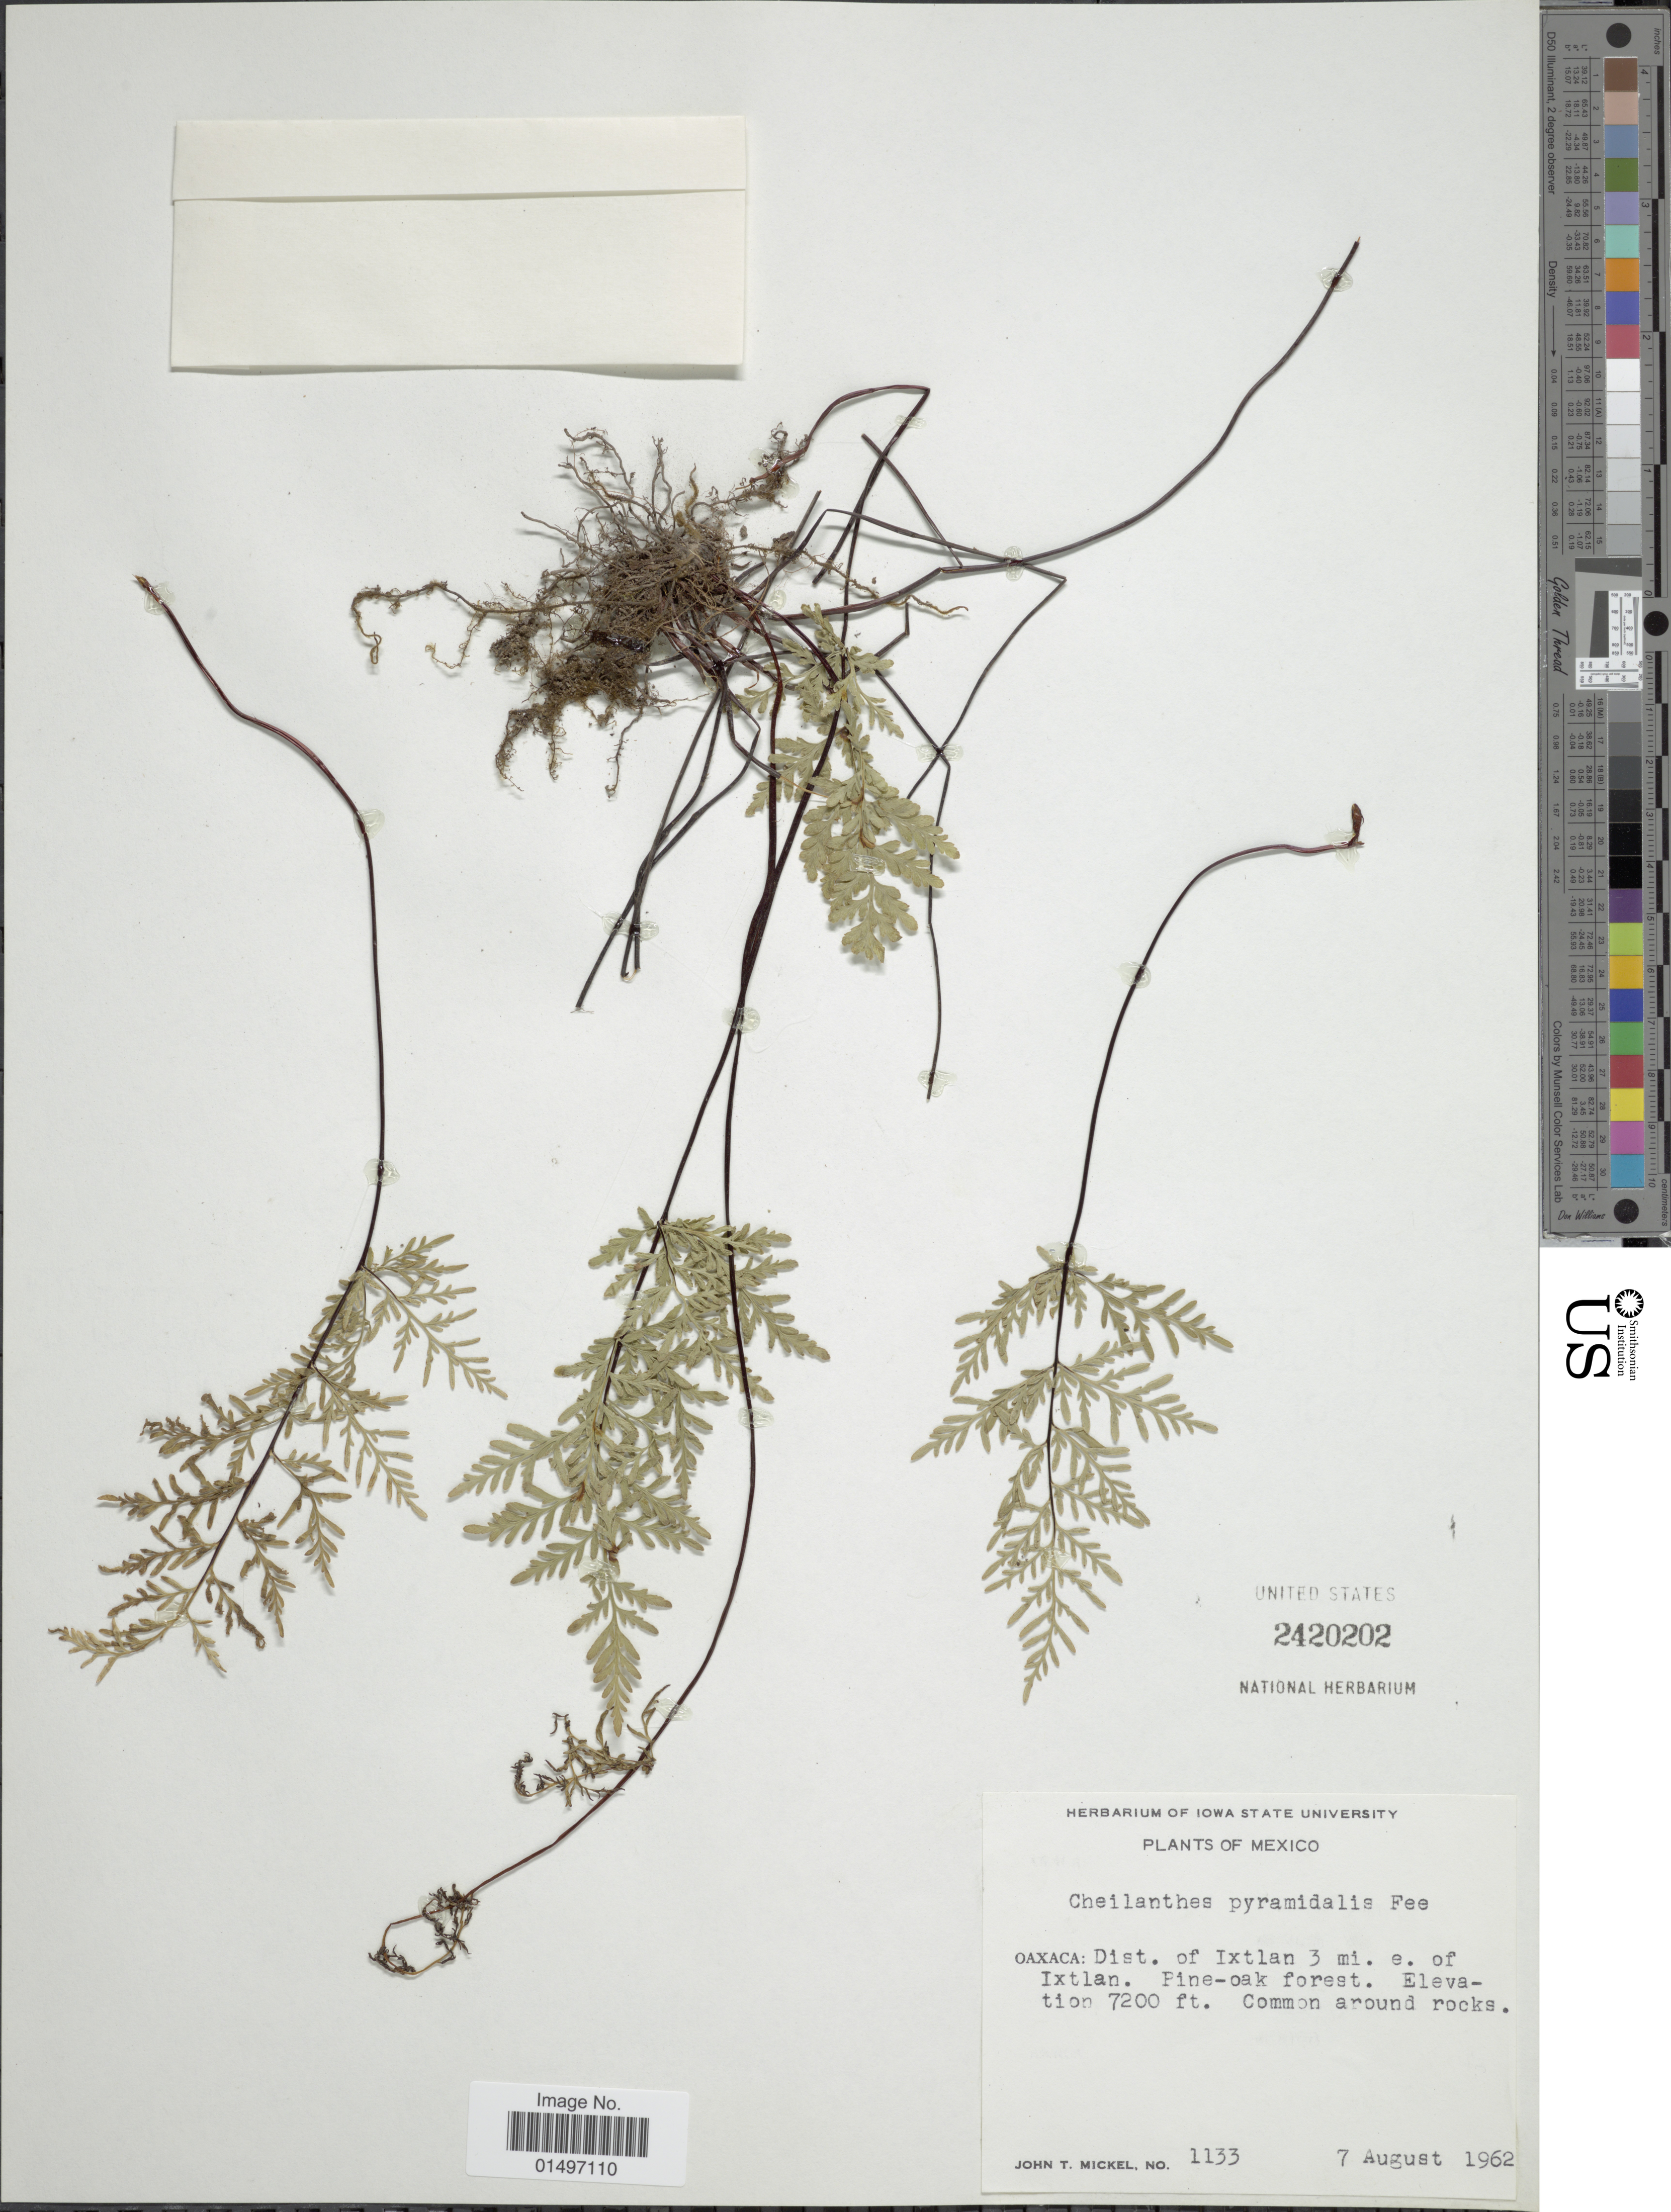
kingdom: Plantae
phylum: Tracheophyta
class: Polypodiopsida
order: Polypodiales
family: Pteridaceae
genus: Gaga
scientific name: Gaga hirsuta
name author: (Link) Fay W. Li & Windham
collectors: J. T. Mickel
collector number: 1133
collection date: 1962-08-07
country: Mexico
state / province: Oaxaca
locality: Mexico, Dist. of Ixtlan 3 mi. e. of Ixtlan. Pine-oak forest.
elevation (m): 2195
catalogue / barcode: US 2420202